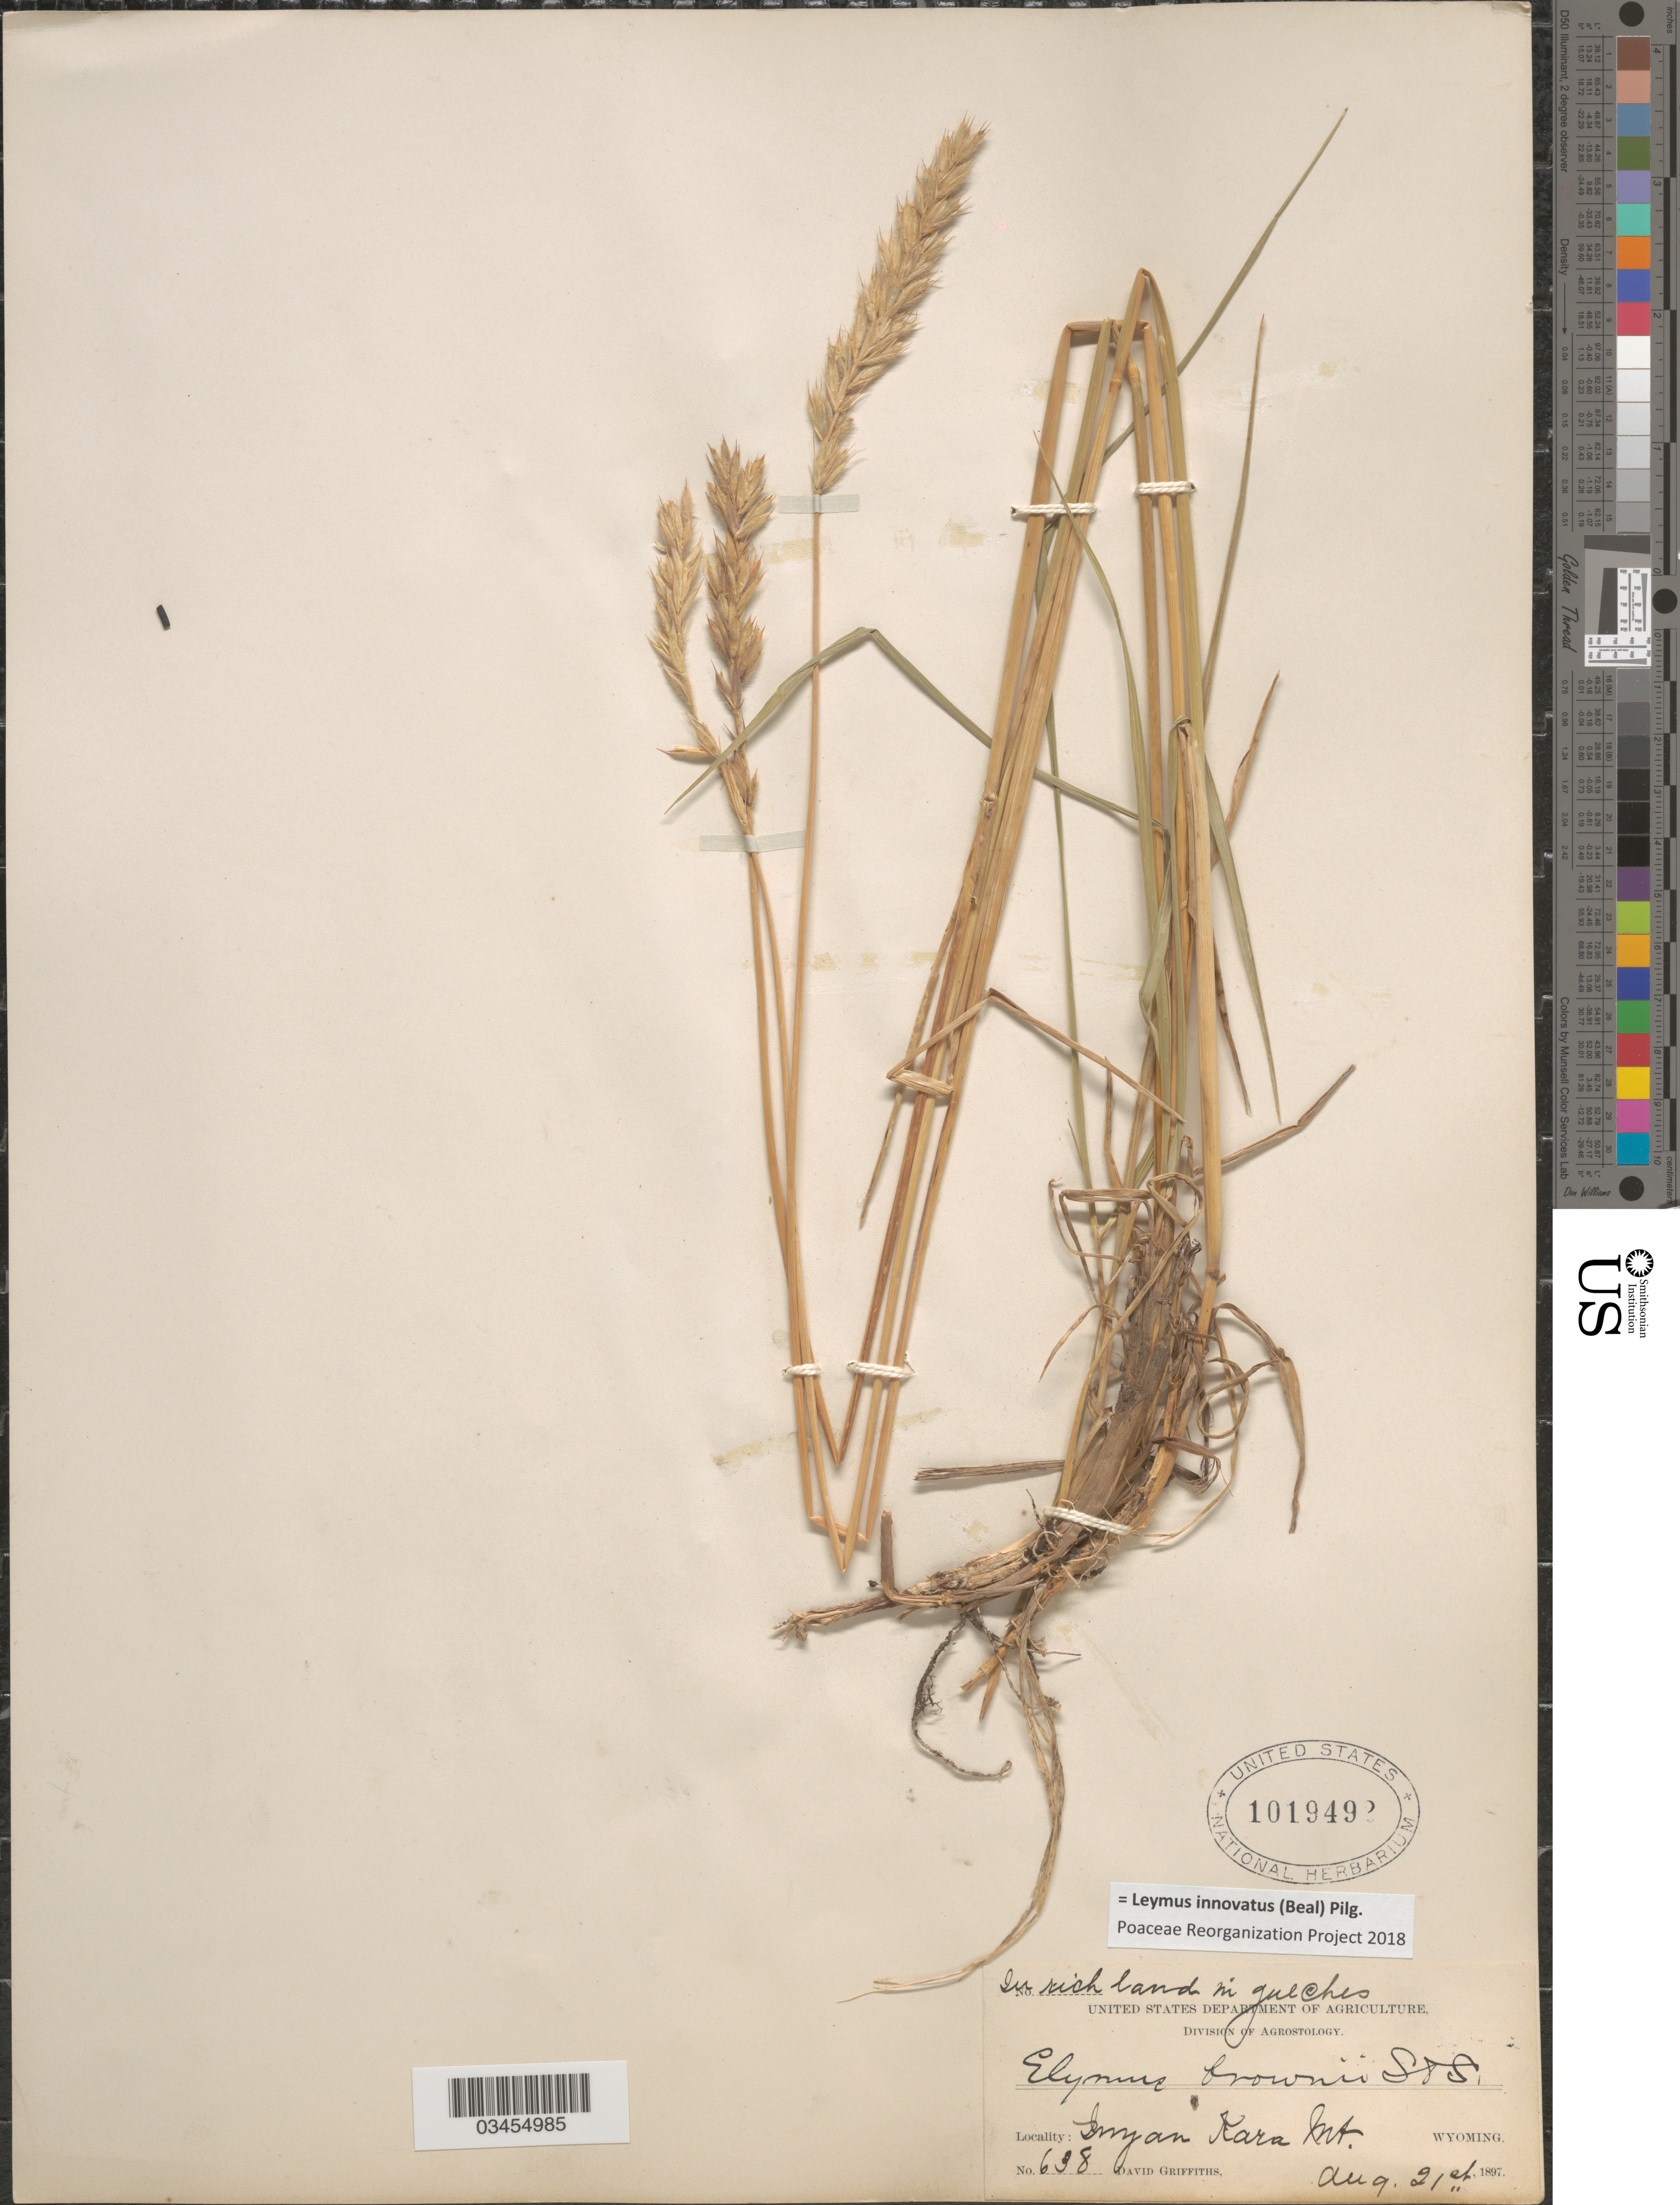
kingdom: Plantae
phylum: Tracheophyta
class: Liliopsida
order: Poales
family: Poaceae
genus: Leymus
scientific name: Leymus innovatus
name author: (W.J. Beal) Pilg.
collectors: D. Griffiths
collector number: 638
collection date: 1897-08-21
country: United States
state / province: Wyoming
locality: In rich land in gulches. Inyan Kara Mountain.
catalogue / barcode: US 1019492